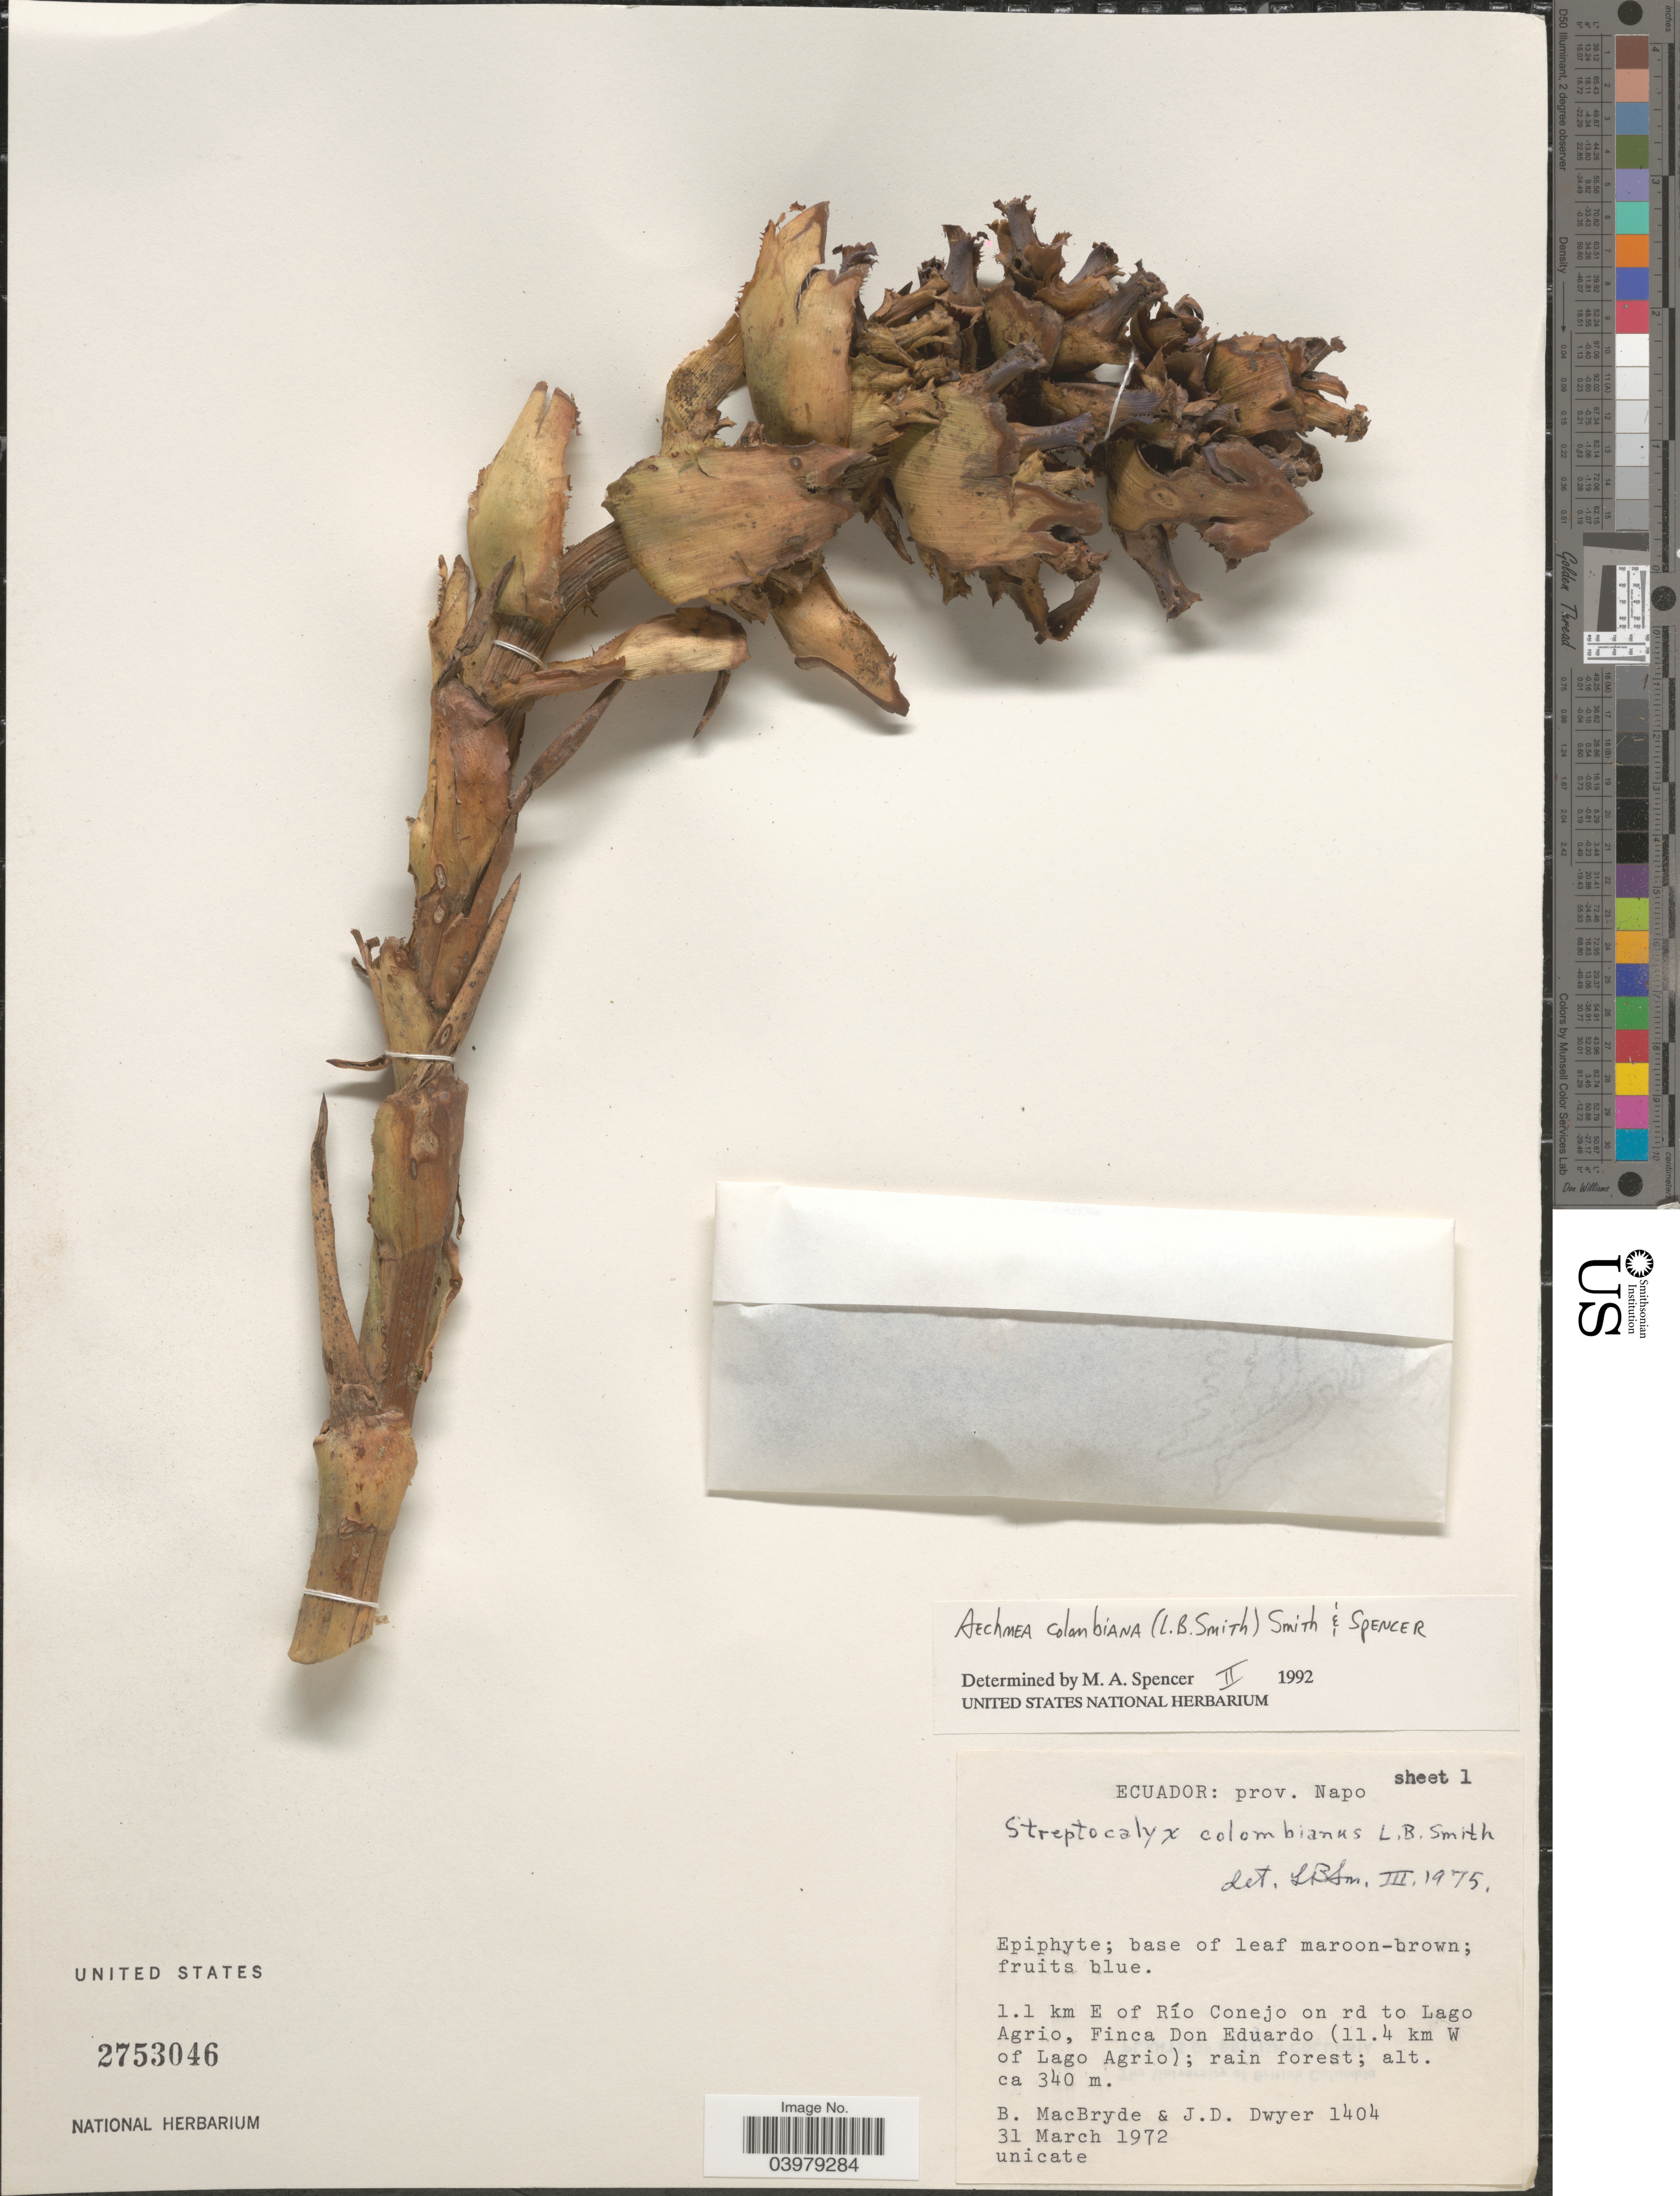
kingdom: Plantae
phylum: Tracheophyta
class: Liliopsida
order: Poales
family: Bromeliaceae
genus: Aechmea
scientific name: Aechmea colombiana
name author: (L.B. Sm.) L.B. Sm. & M.A. Spencer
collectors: B. MacBryde & J. D. Dwyer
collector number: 1404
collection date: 1972-03-31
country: Ecuador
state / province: Napo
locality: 1.1 km E of Río Conejo on rd to Lago Agrio, Finca Don Eduardo (11.4 km W of Lago Agrio).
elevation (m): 340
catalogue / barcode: US 2753046